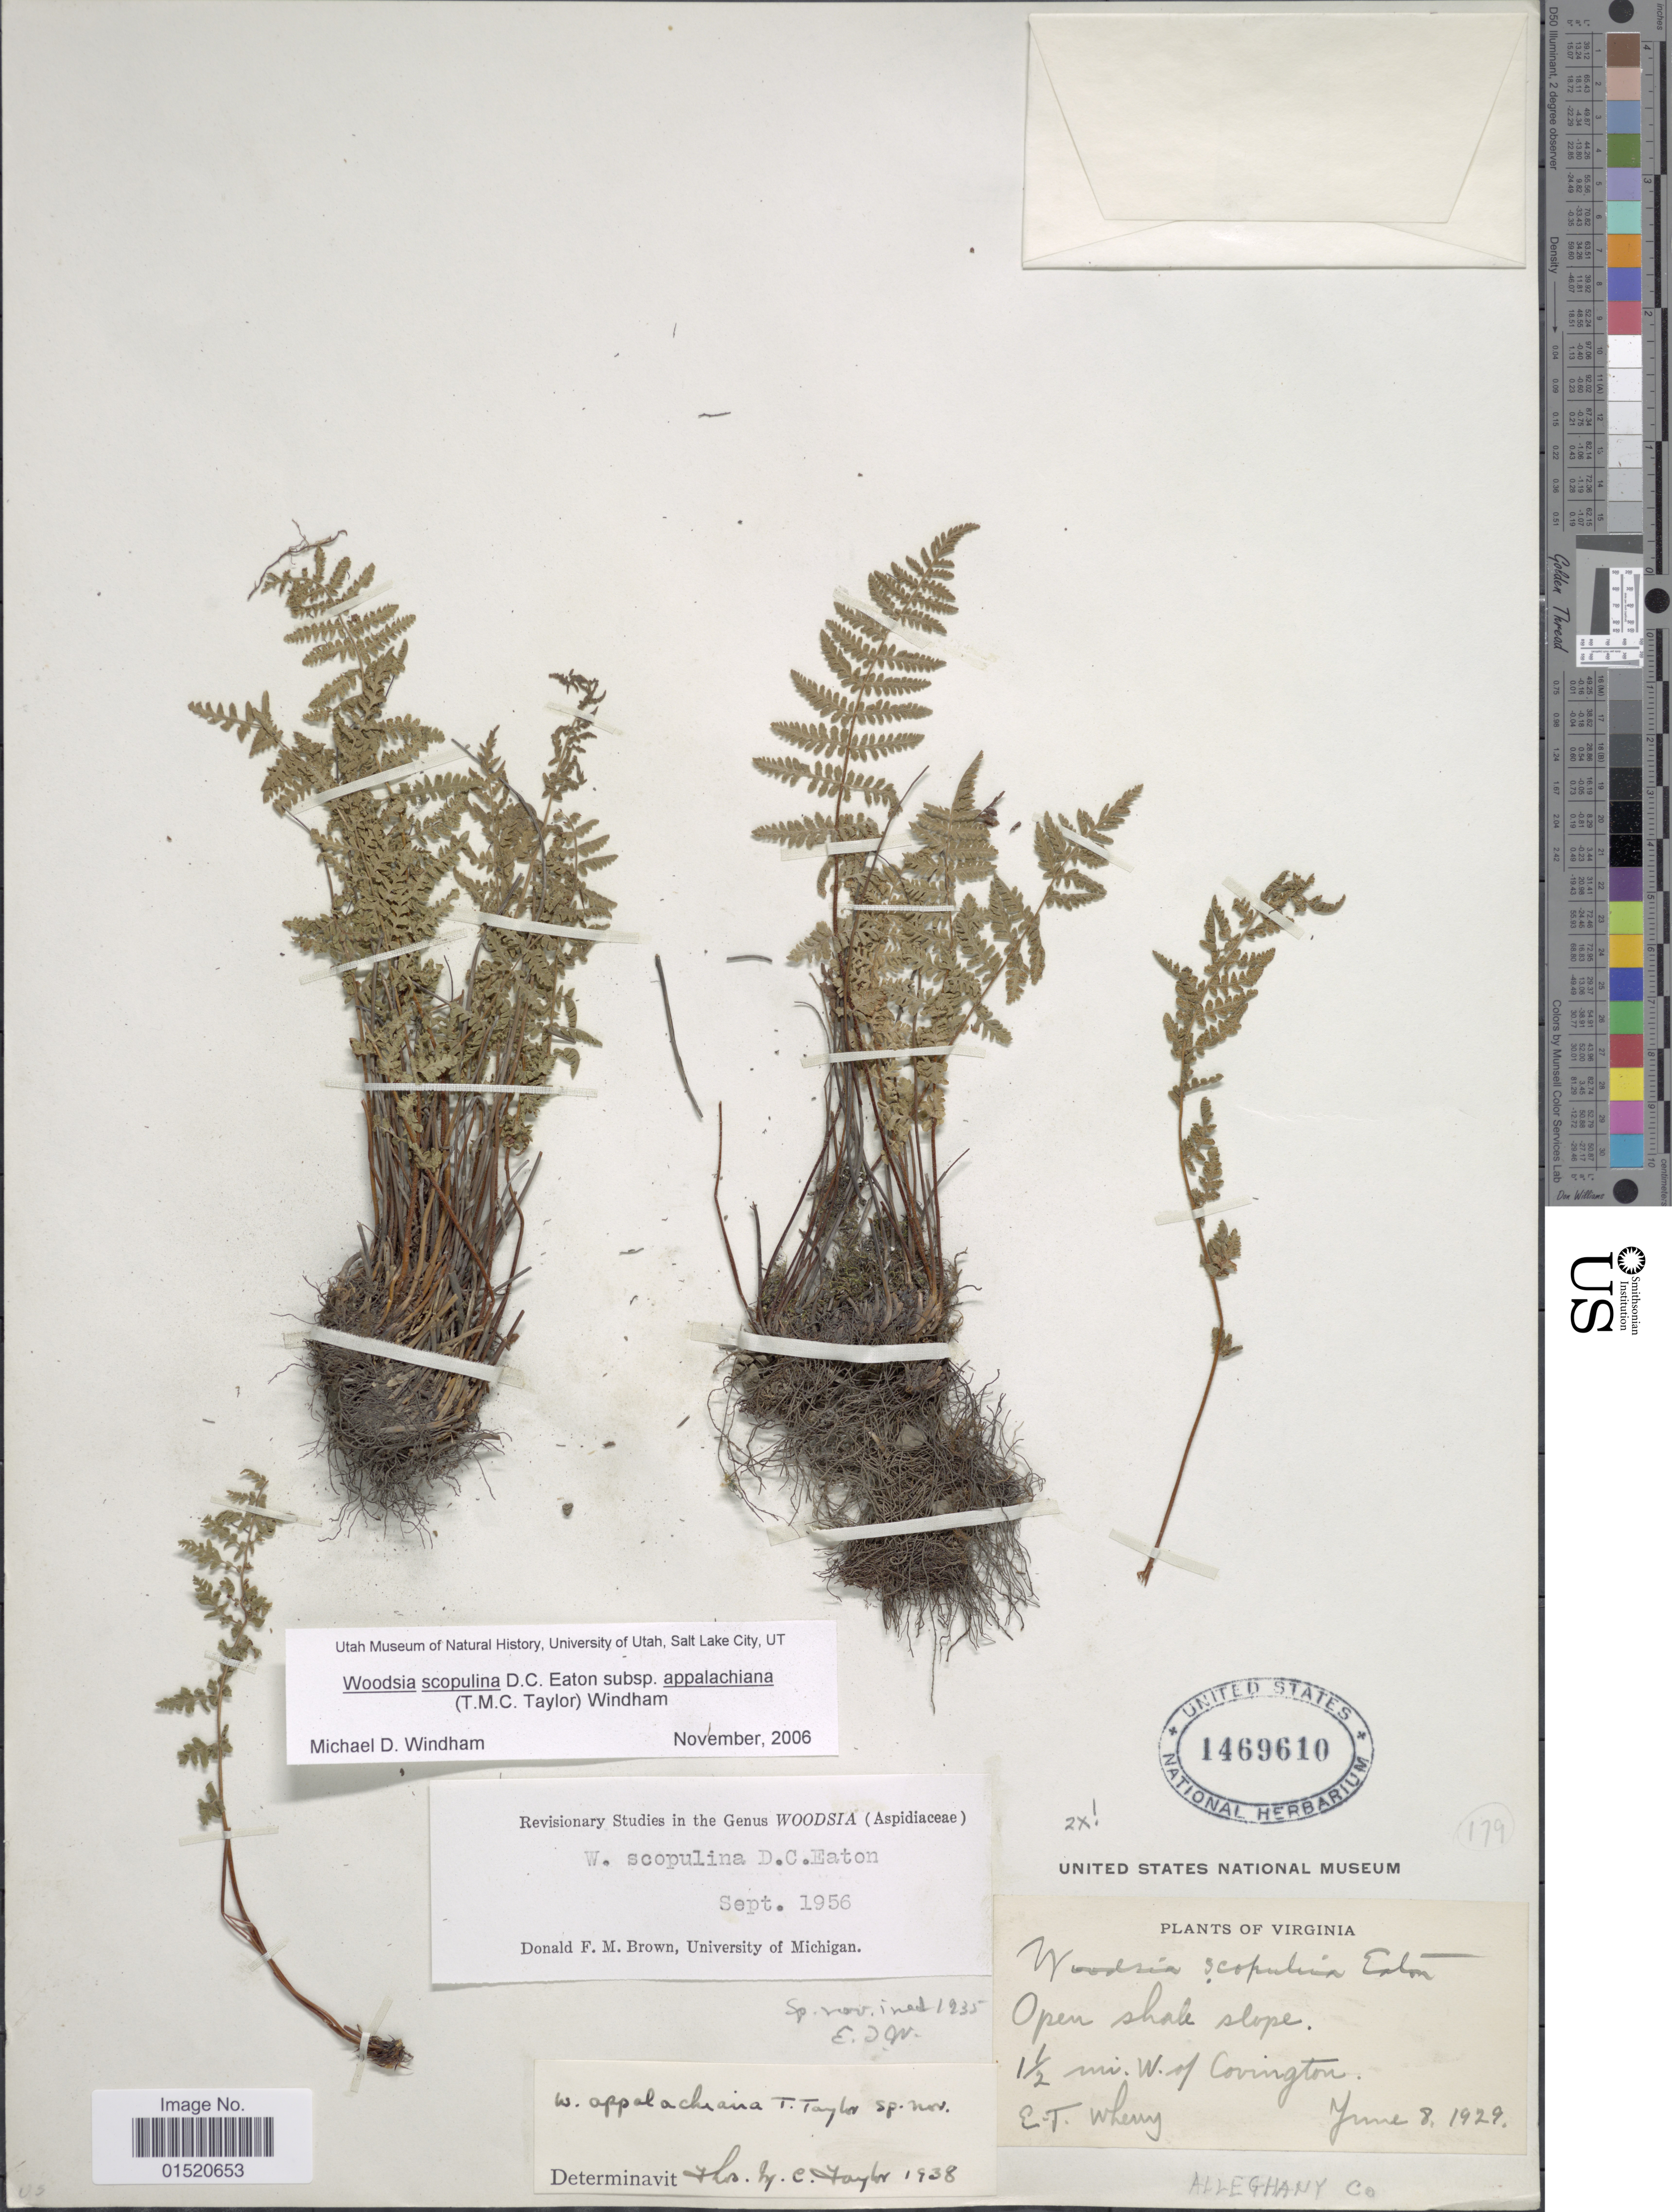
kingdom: Plantae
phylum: Tracheophyta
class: Polypodiopsida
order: Polypodiales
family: Woodsiaceae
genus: Woodsia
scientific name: Woodsia scopulina subsp. appalachiana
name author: (T.M.C. Taylor) Windham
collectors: E. T. Wherry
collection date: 1929-06-08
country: United States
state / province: Virginia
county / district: City of Covington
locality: Open shale slope, 1½ mi. W of Covington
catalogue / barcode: US 1469610